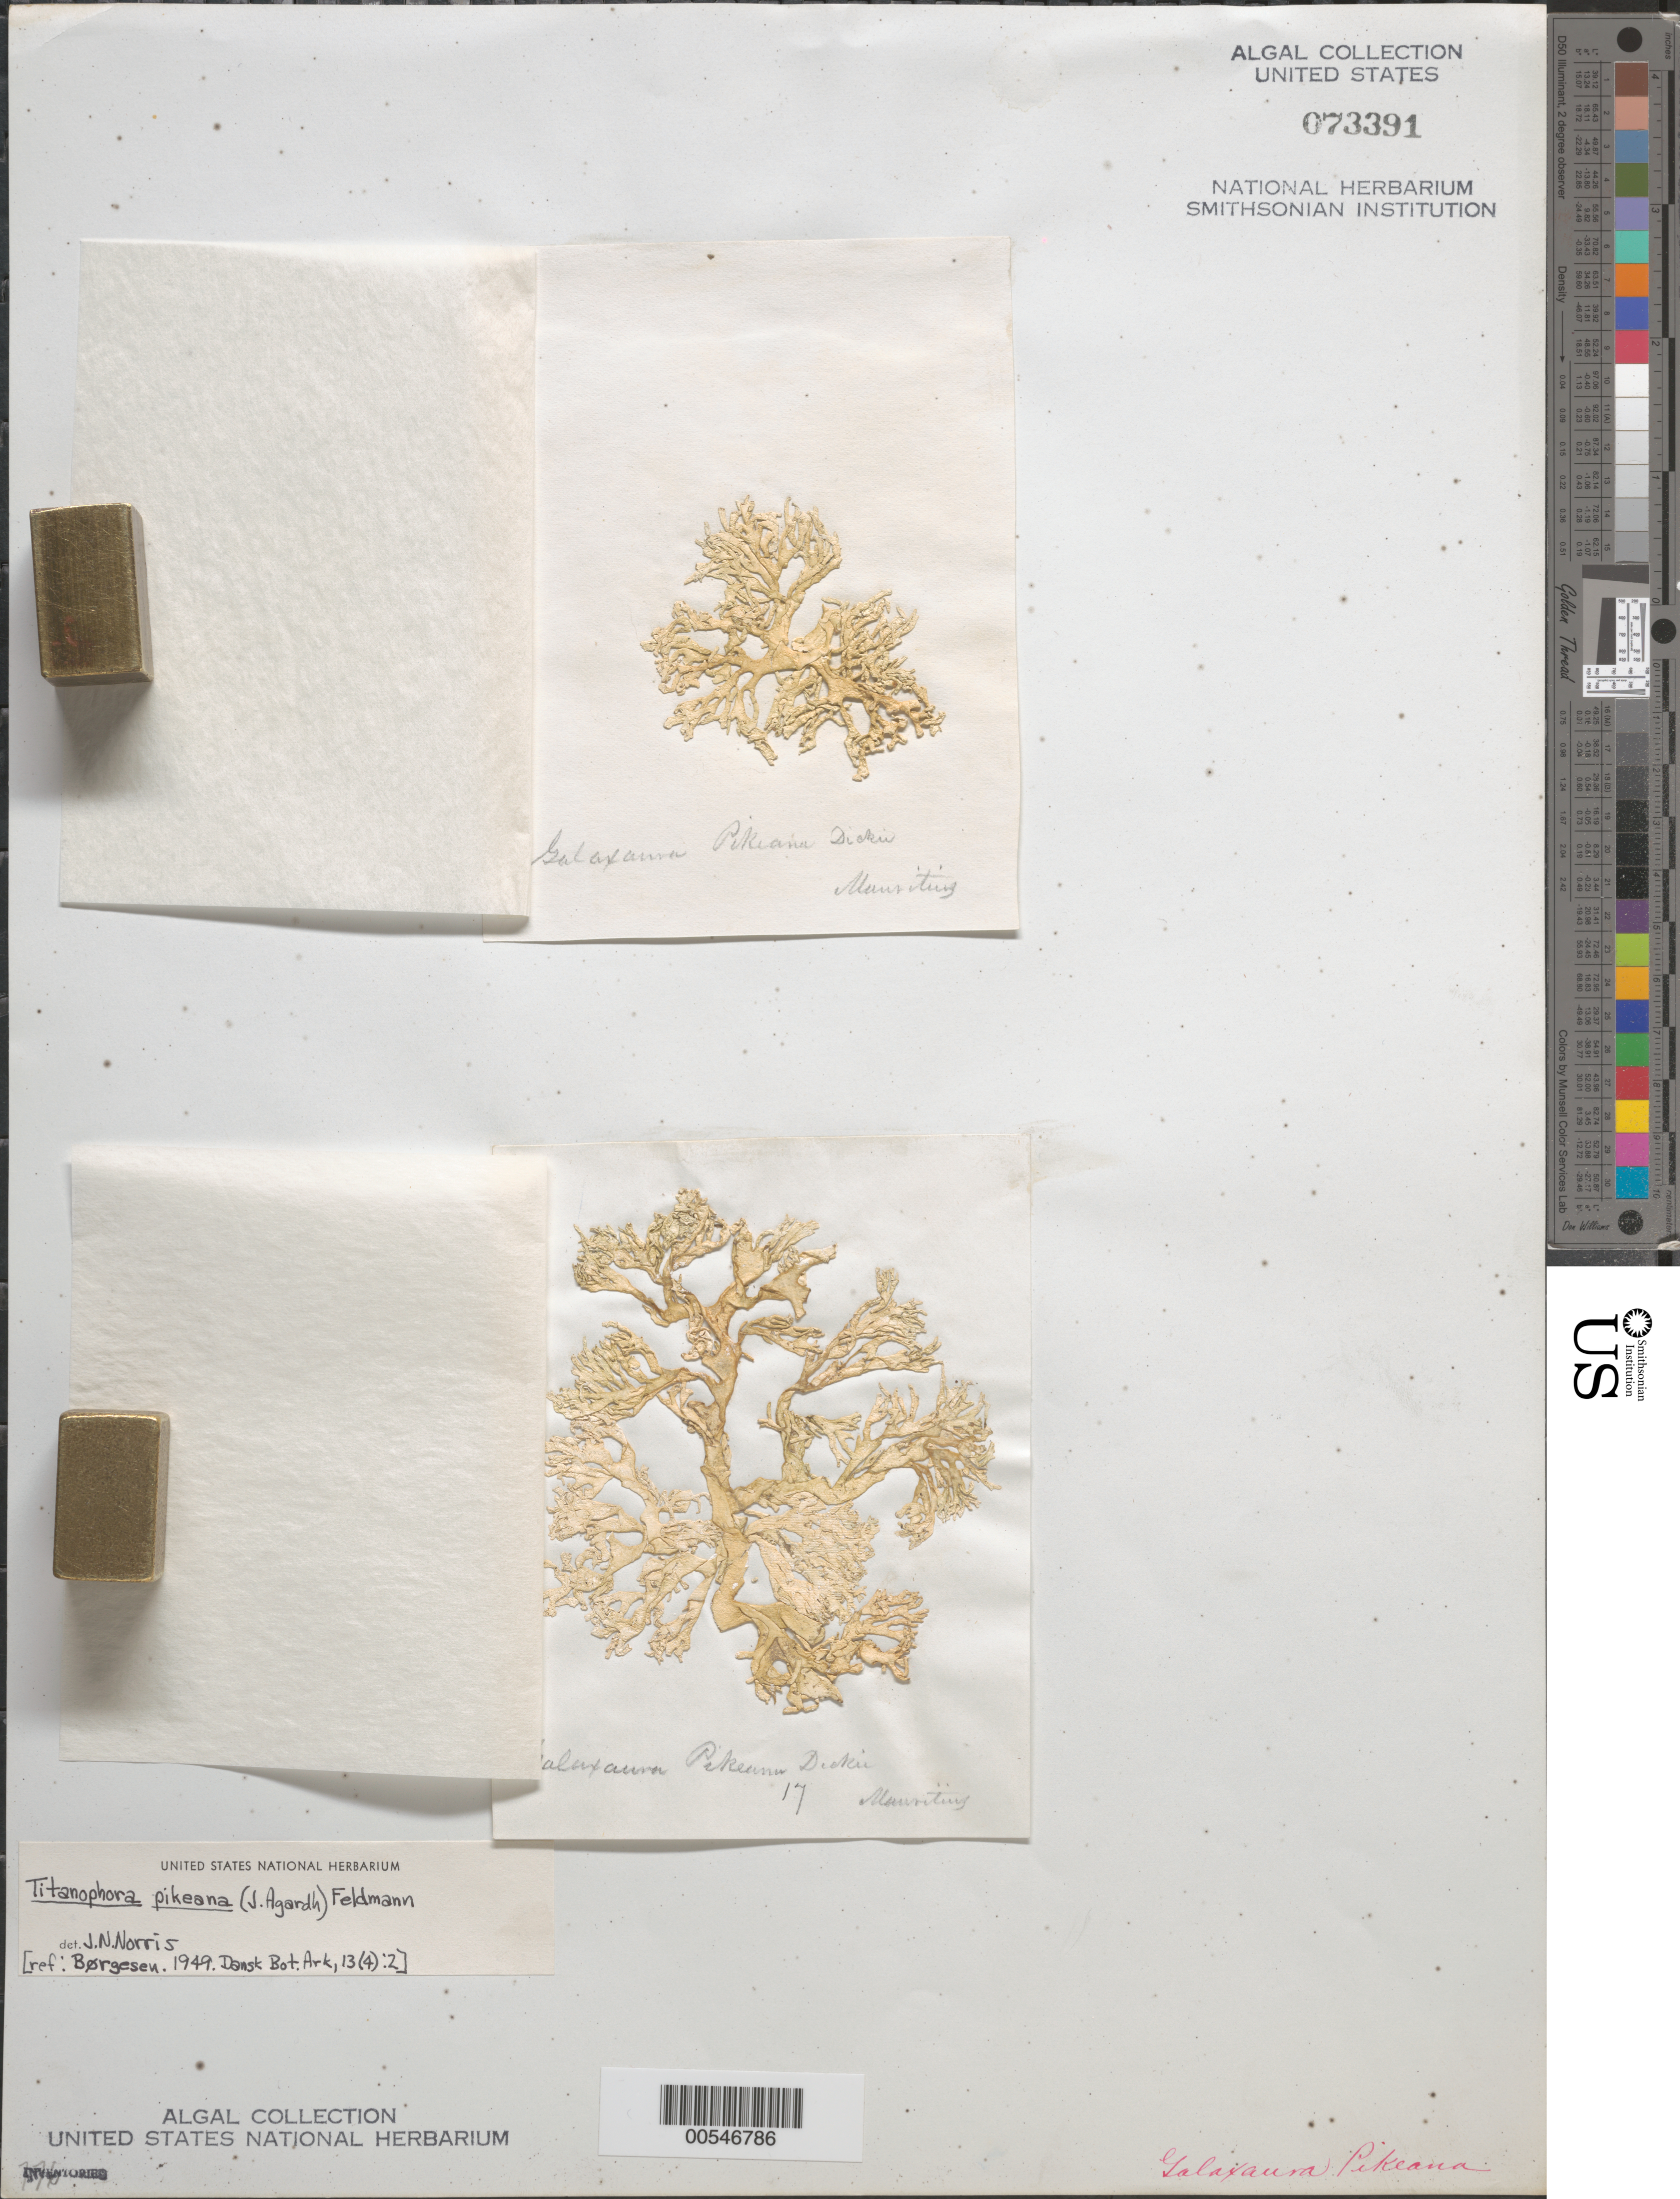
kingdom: Plantae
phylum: Rhodophyta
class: Florideophyceae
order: Nemastomatales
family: Schizymeniaceae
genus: Titanophora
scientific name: Titanophora pikeana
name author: (Dickie) Feldmann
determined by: Norris, James N.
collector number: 17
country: Mauritius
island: Mauritius Island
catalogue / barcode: US 73391